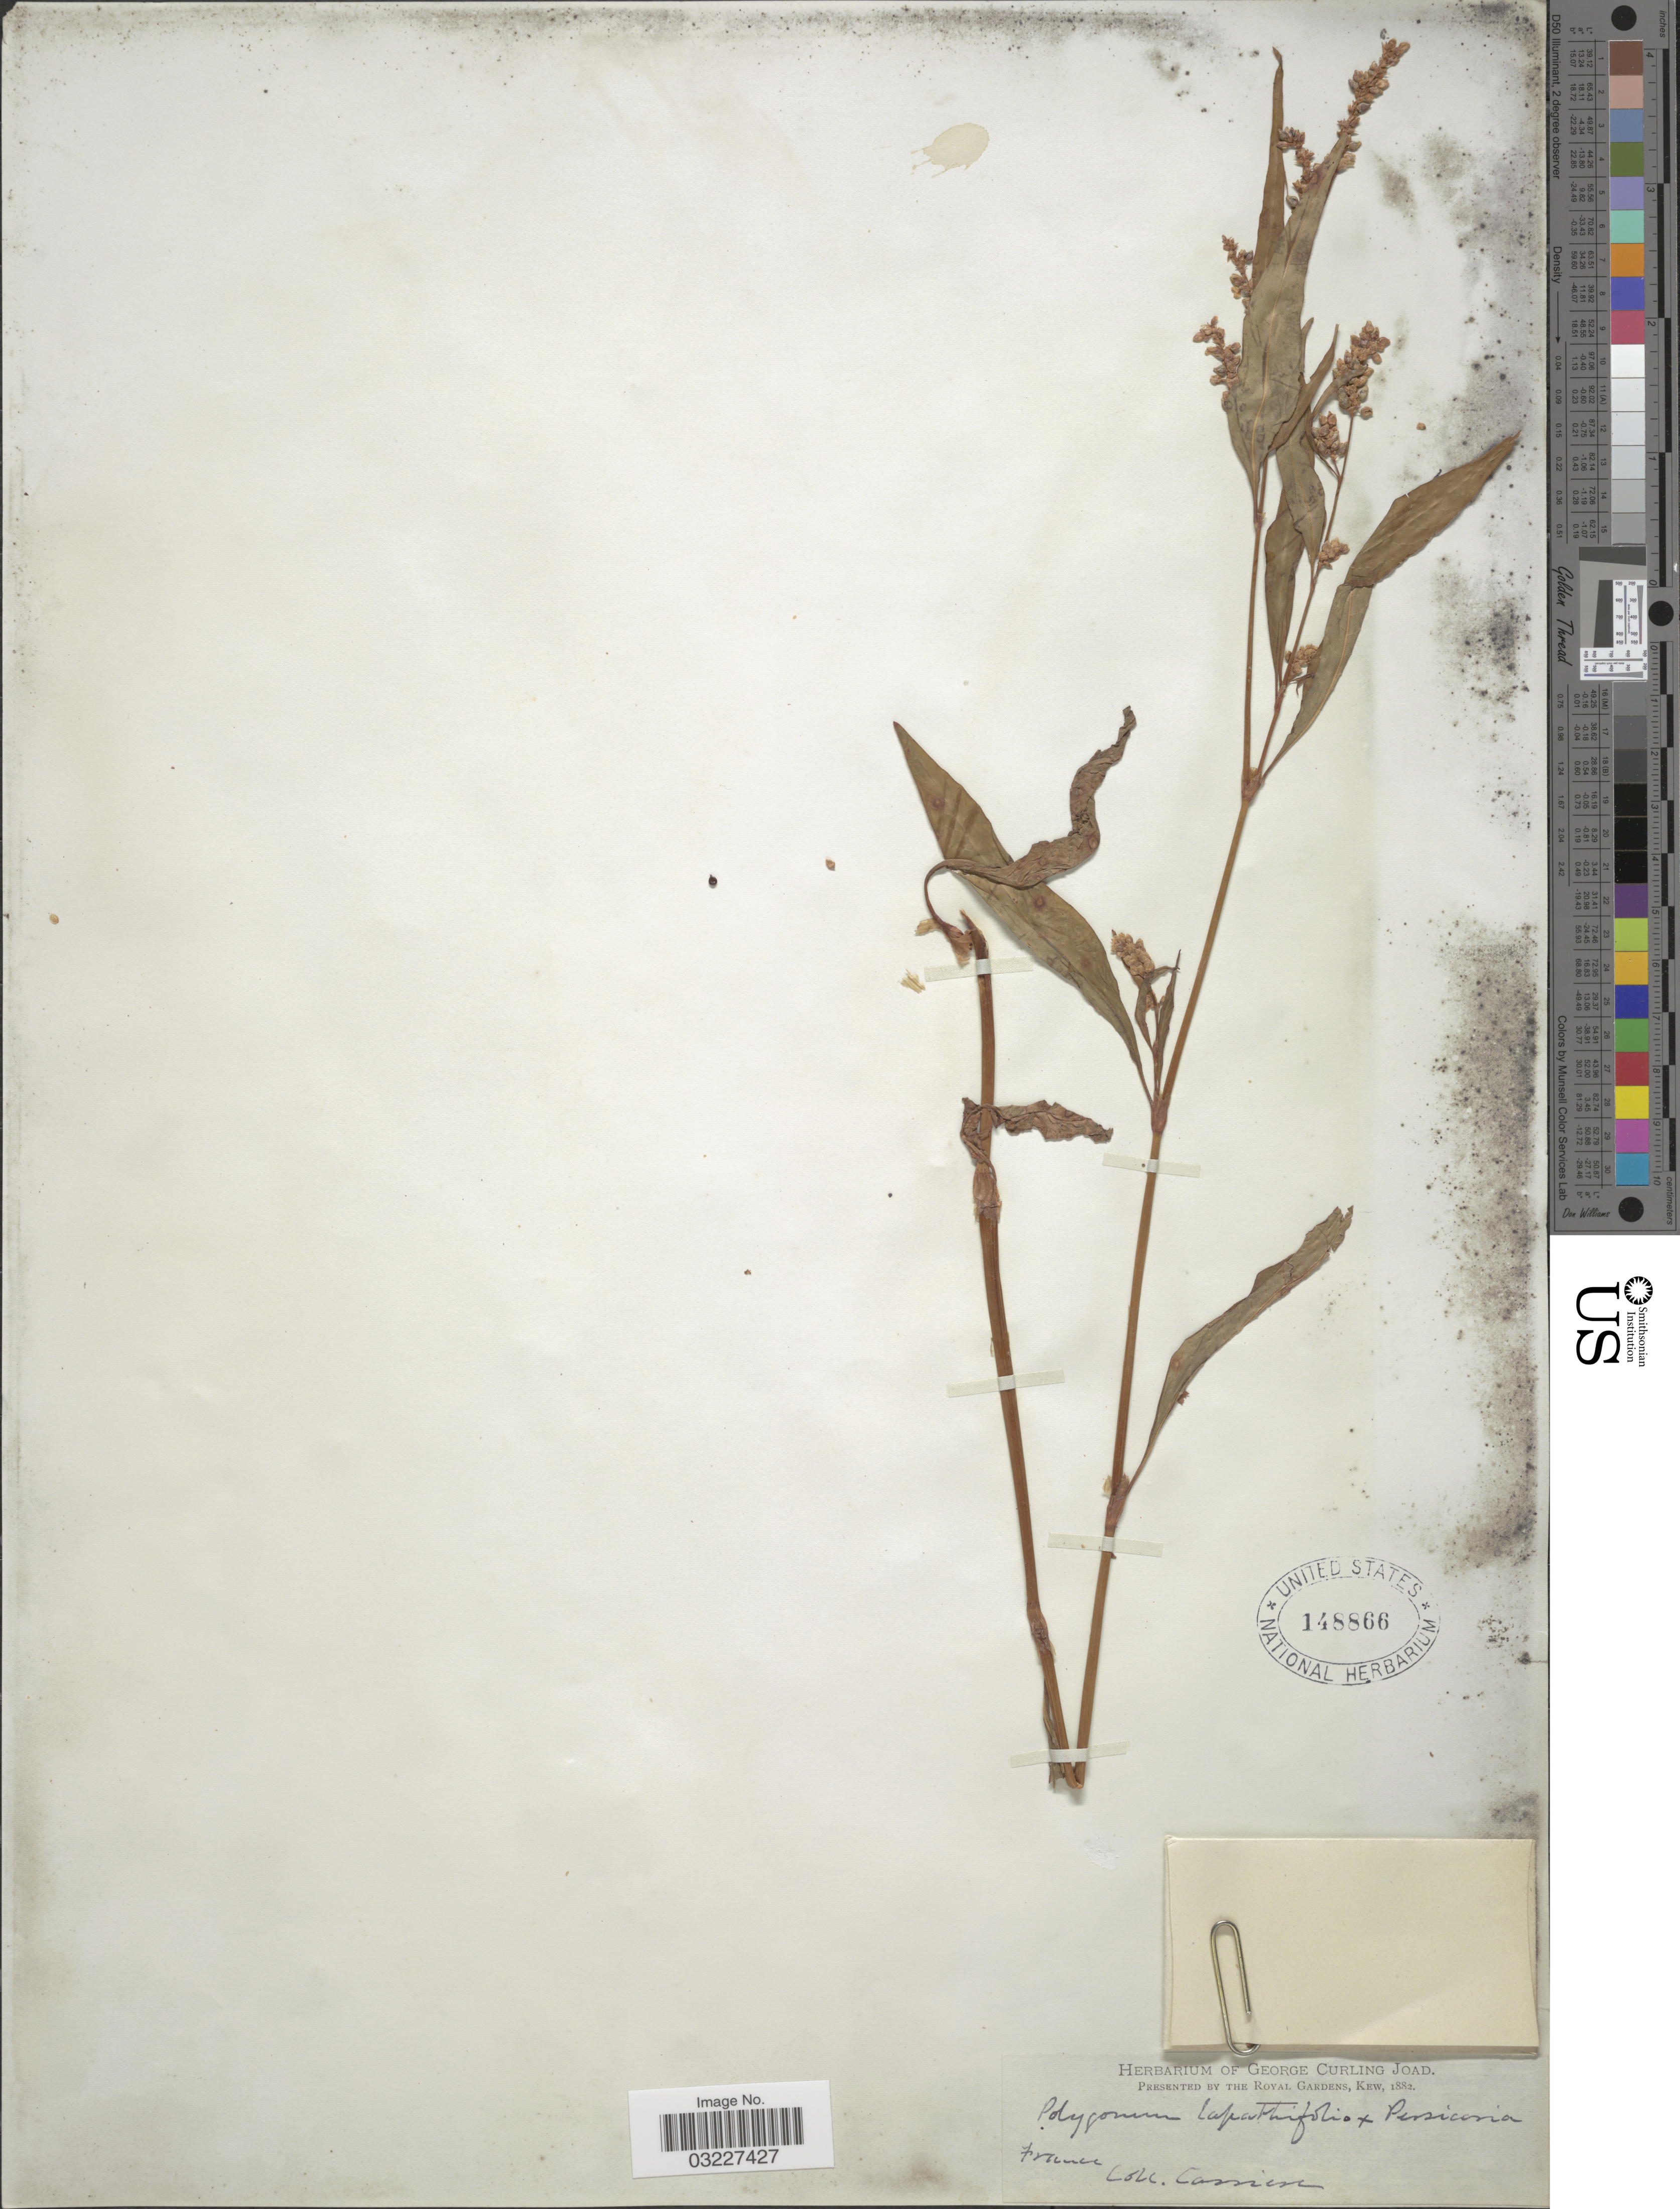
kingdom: Plantae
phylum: Tracheophyta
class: Magnoliopsida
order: Caryophyllales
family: Polygonaceae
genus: Polygonum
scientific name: Polygonum lapathifolium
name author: L.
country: France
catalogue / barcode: US 148866